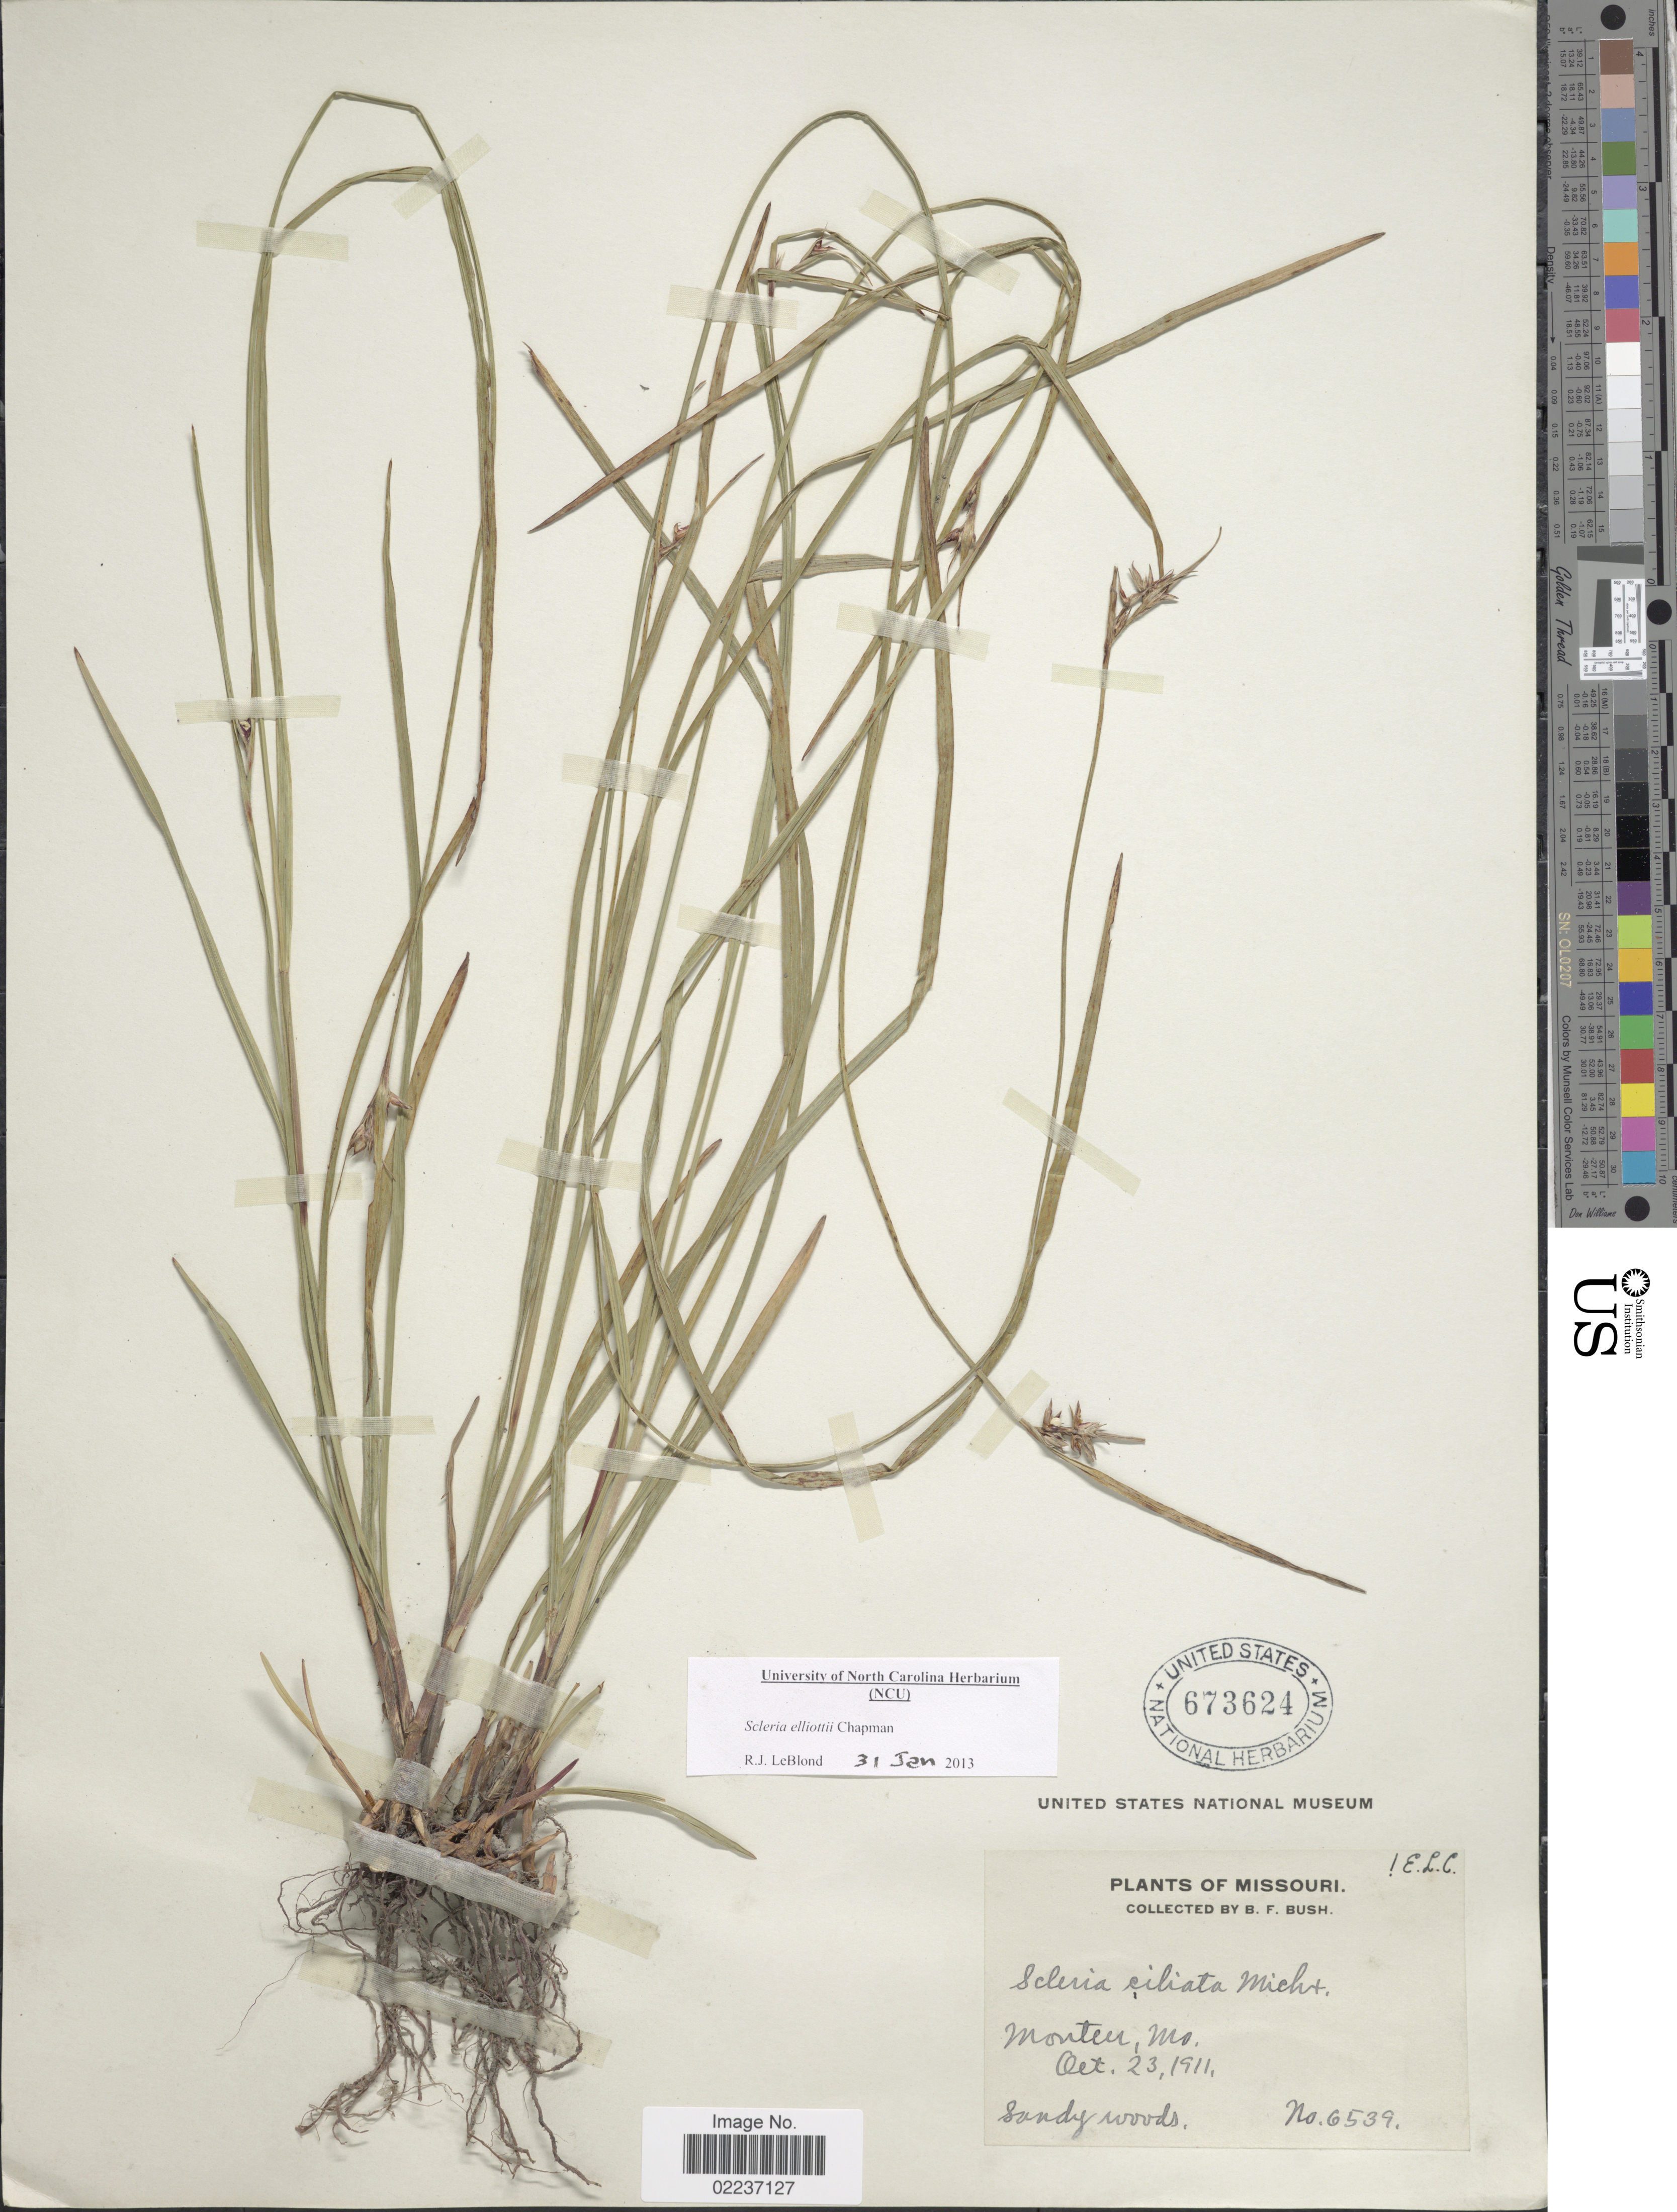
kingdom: Plantae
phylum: Tracheophyta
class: Liliopsida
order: Poales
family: Cyperaceae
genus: Scleria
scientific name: Scleria ciliata var. elliottii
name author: (Chapm.) Fernald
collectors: B. F. Bush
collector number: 6539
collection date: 1911-10-23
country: United States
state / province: Missouri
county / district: Shannon County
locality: Montier, sandy woods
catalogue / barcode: US 673624